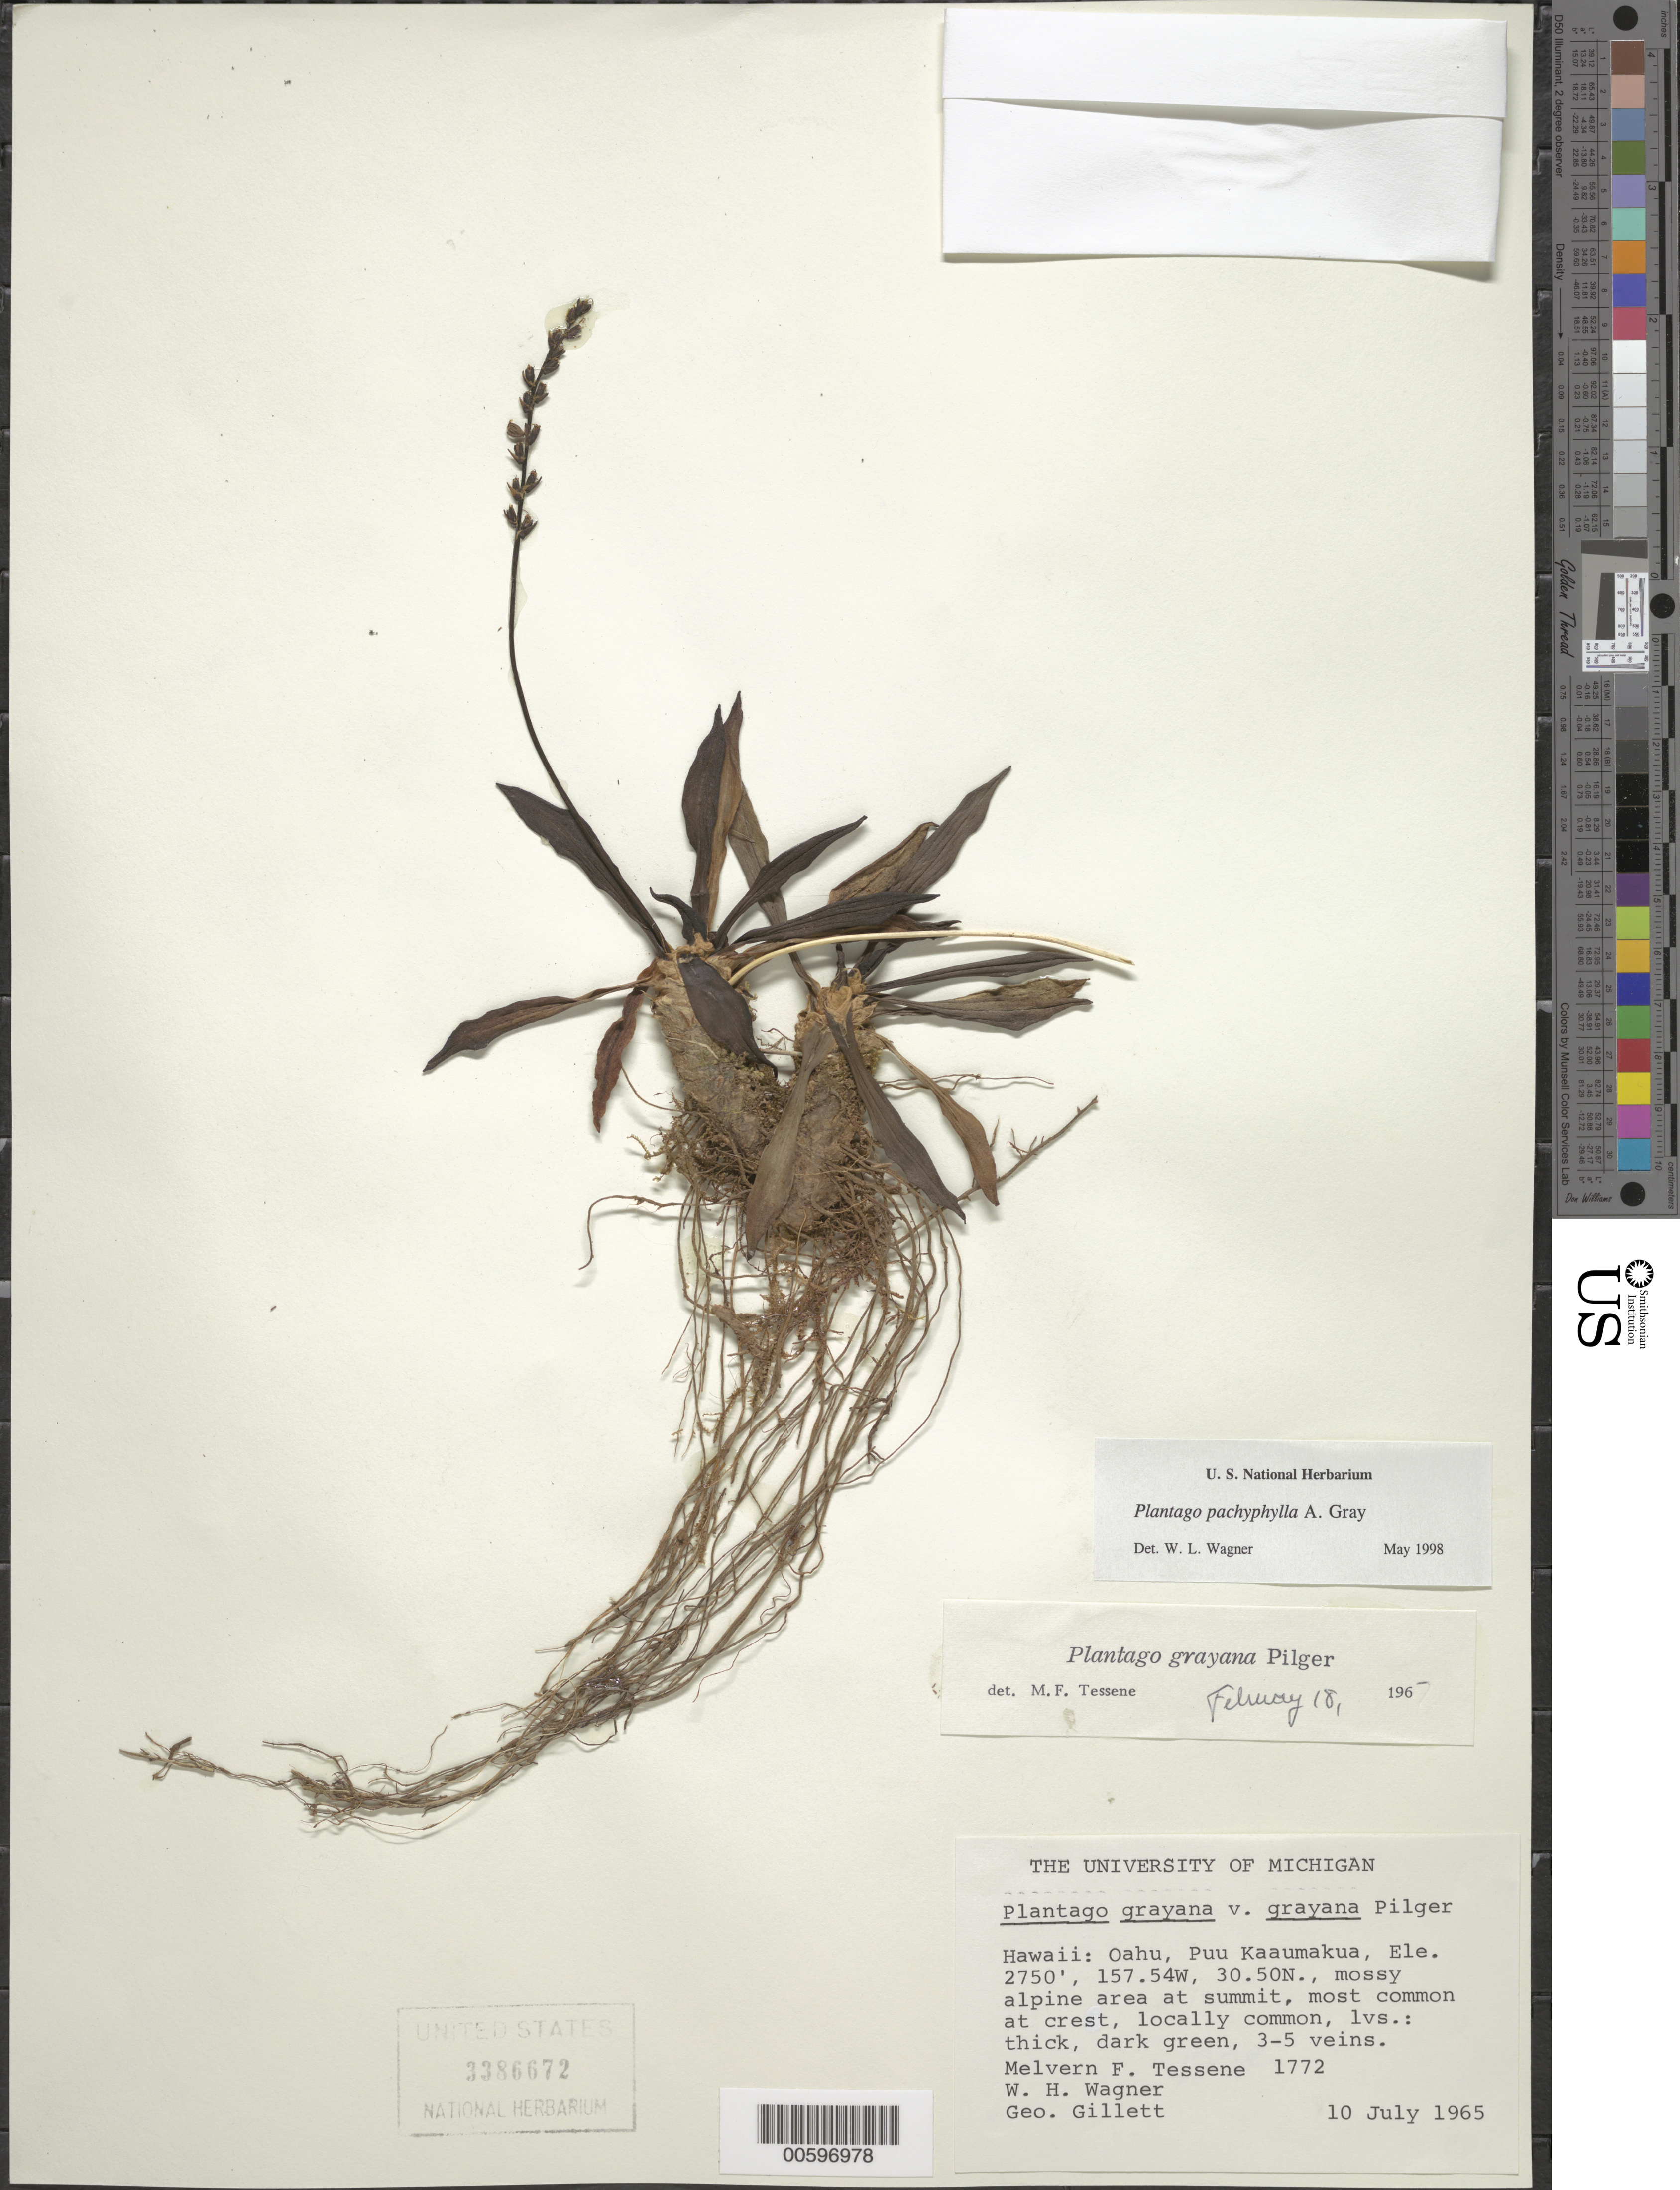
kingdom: Plantae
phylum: Tracheophyta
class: Magnoliopsida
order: Lamiales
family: Plantaginaceae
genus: Plantago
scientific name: Plantago pachyphylla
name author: A. Gray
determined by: Wagner, W. L., (BOT), Smithsonian Institution - National Museum of Natural History (UNITED STATES)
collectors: M. Tessene, W. H. Wagner & G. Gillett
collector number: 1772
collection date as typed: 10 Jul 1965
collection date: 1965-07-10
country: United States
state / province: Hawaii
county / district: Honolulu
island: Oahu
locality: Puu Kaaumakua.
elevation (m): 838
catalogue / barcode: US 3386672